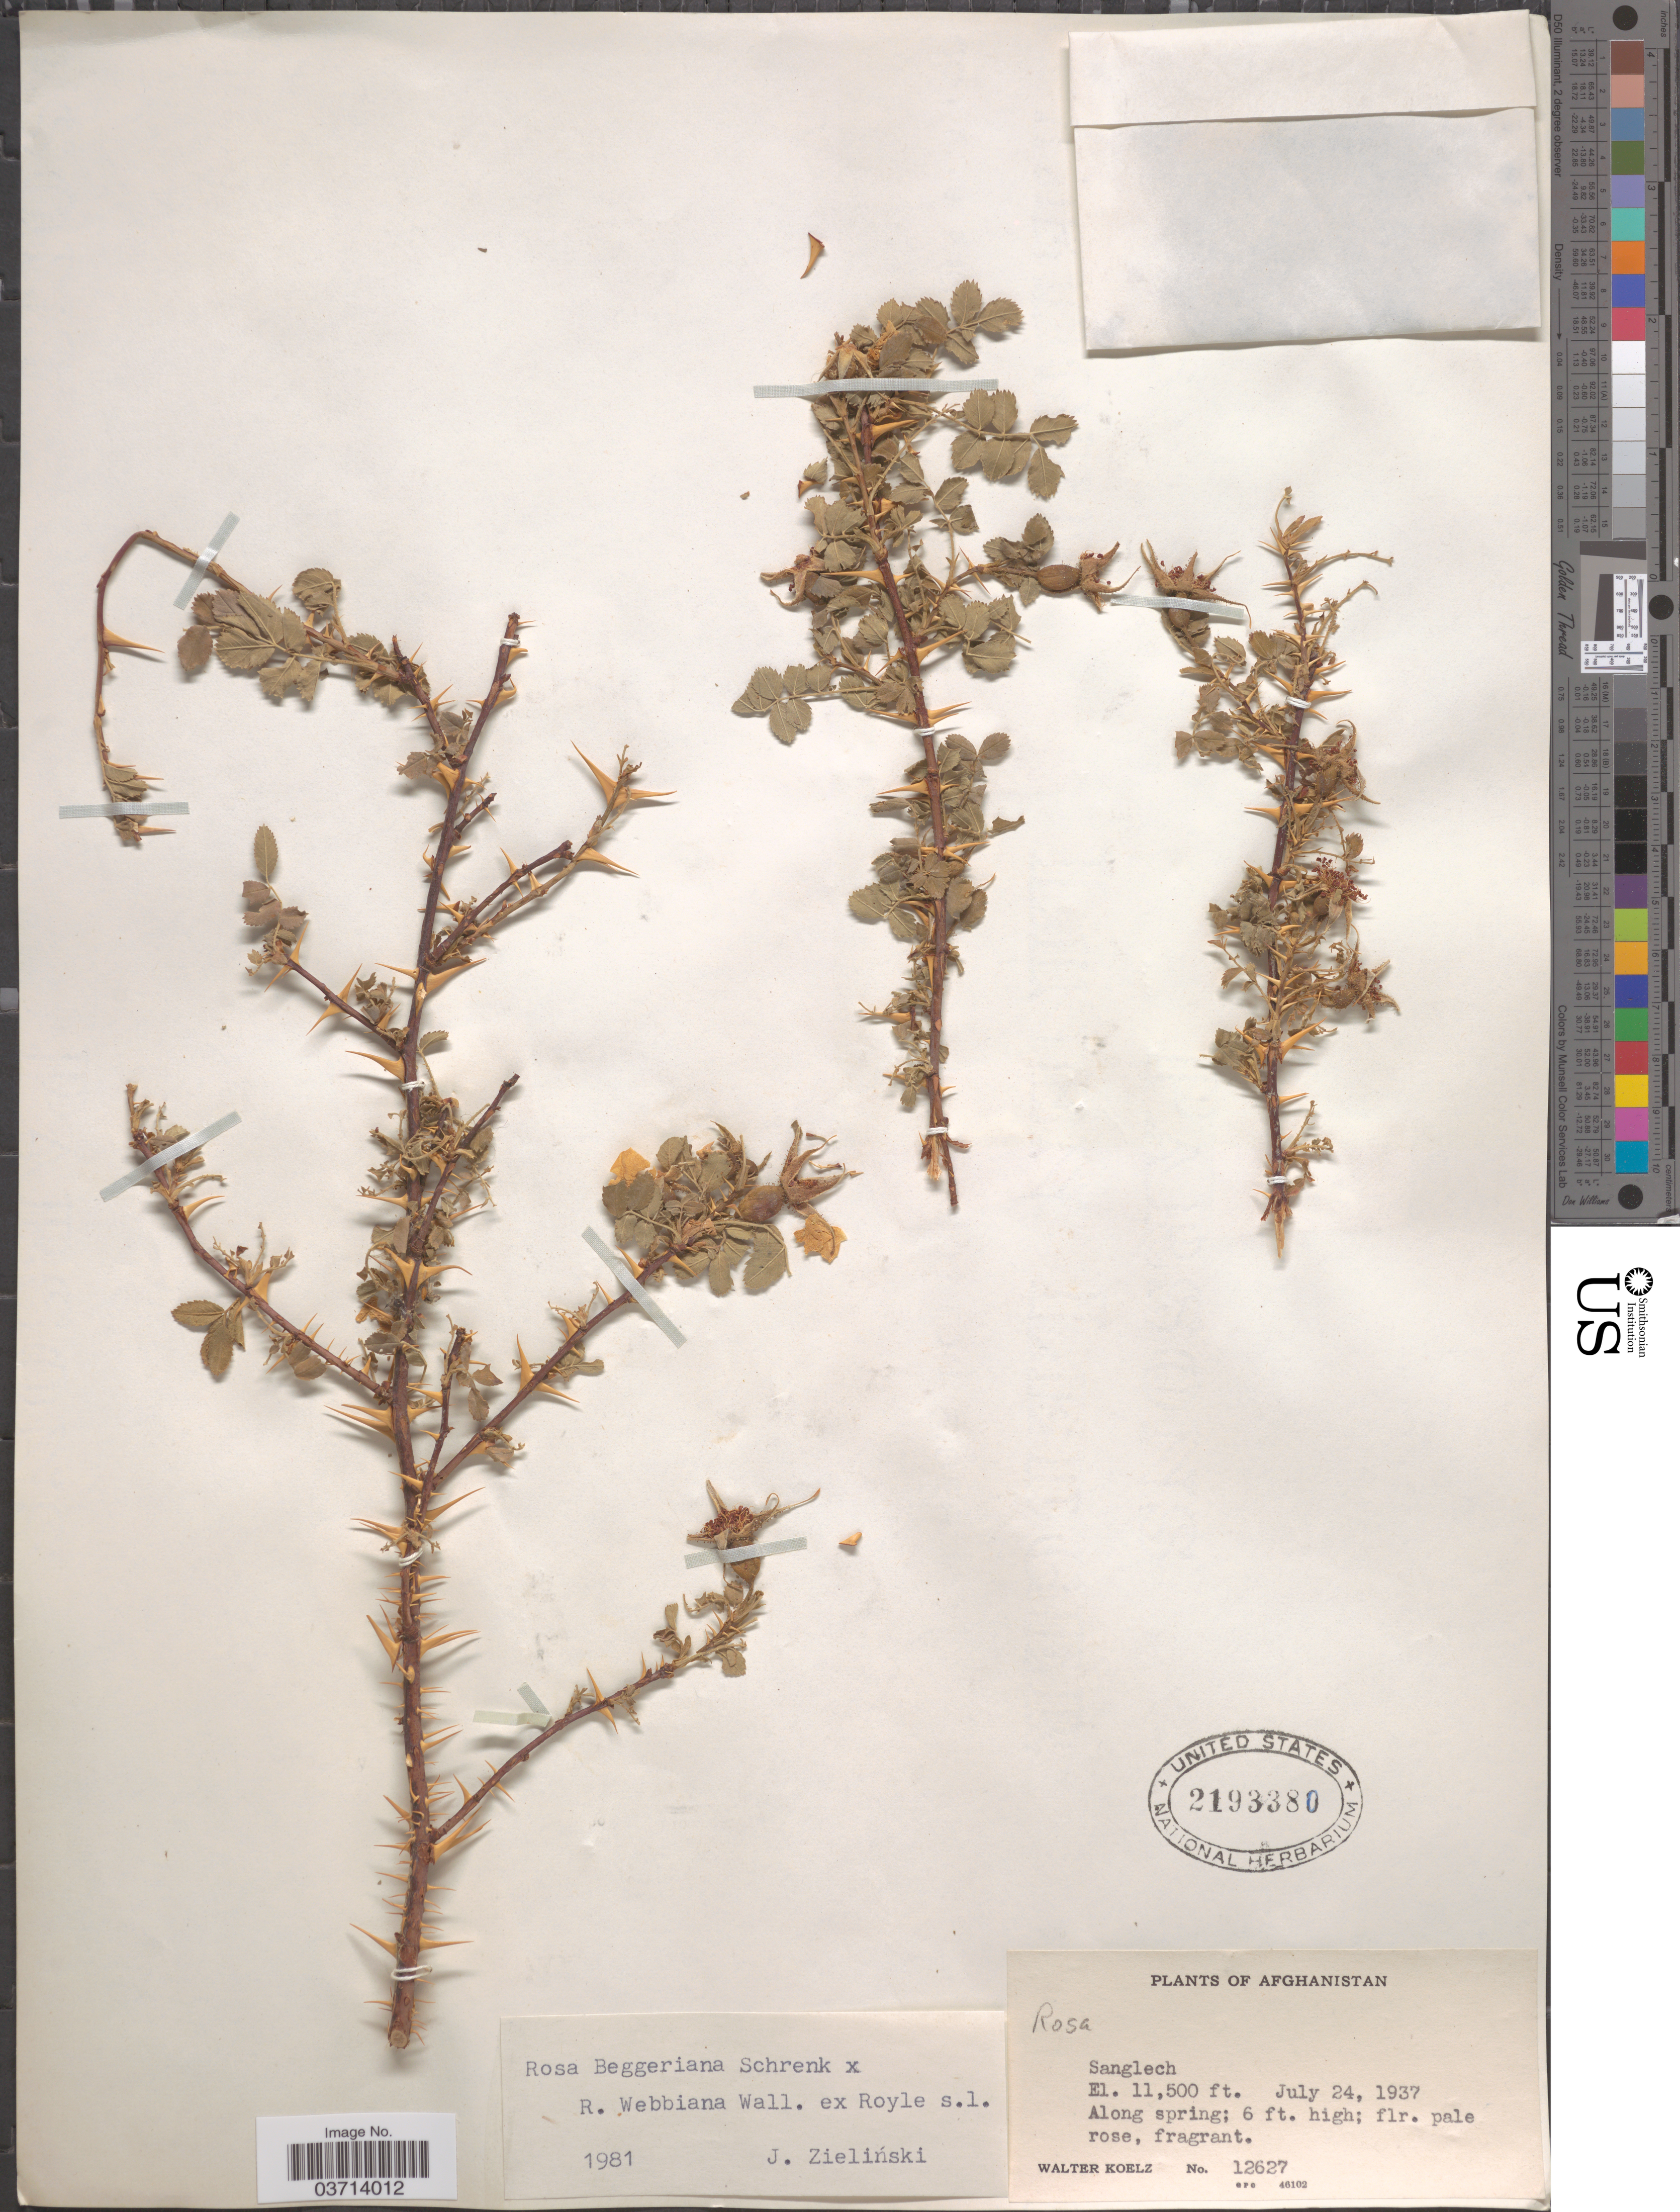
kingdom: Plantae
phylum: Tracheophyta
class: Magnoliopsida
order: Rosales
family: Rosaceae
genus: Rosa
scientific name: Rosa beggeriana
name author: Schrenk ex Fisch. & C.A. Mey.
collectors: W. N. Koelz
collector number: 12627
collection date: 1937-07-24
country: Afghanistan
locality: Sanglech.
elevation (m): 3505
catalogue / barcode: US 2193380